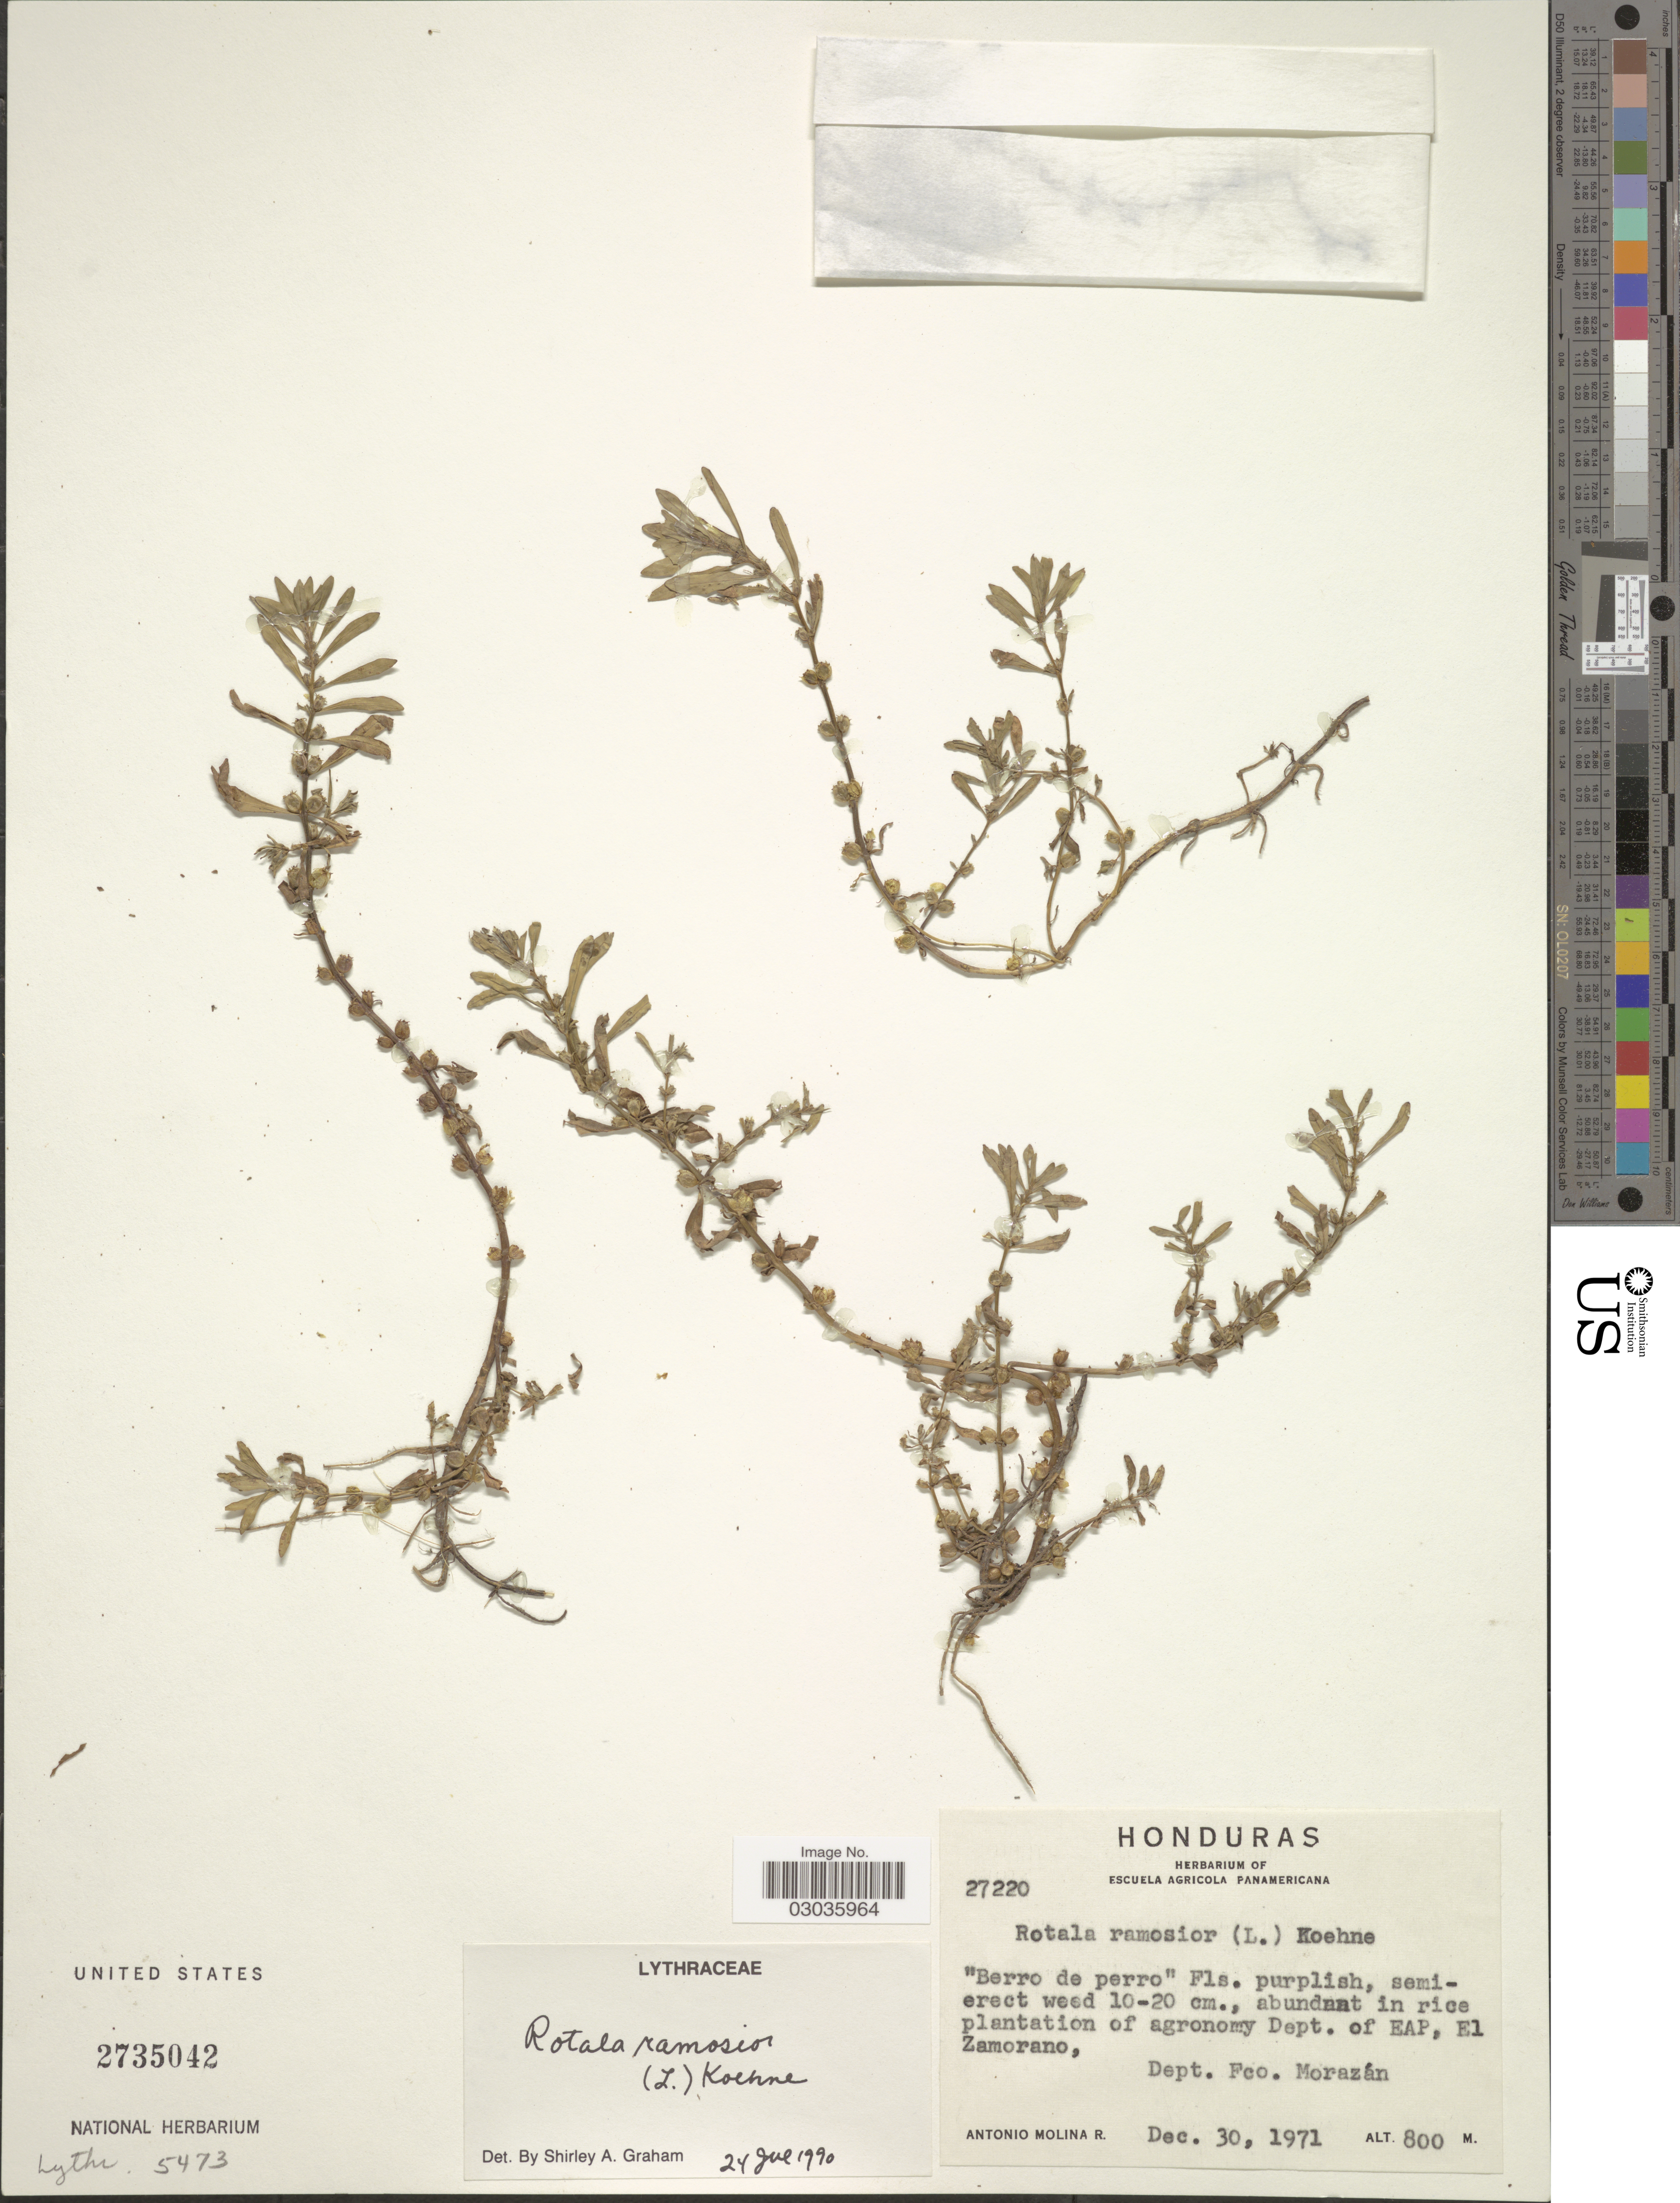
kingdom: Plantae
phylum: Tracheophyta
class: Magnoliopsida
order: Myrtales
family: Lythraceae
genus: Rotala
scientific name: Rotala ramosior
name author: (L.) Koehne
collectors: A. Molina R.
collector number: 27220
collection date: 1971-12-30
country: Honduras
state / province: Fco. Morazán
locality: Abundant in rice plantation of agronomy Dept. of EAP, E1 Zamorano, Dept. Fco. Morazán.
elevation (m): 800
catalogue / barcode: US 2735042